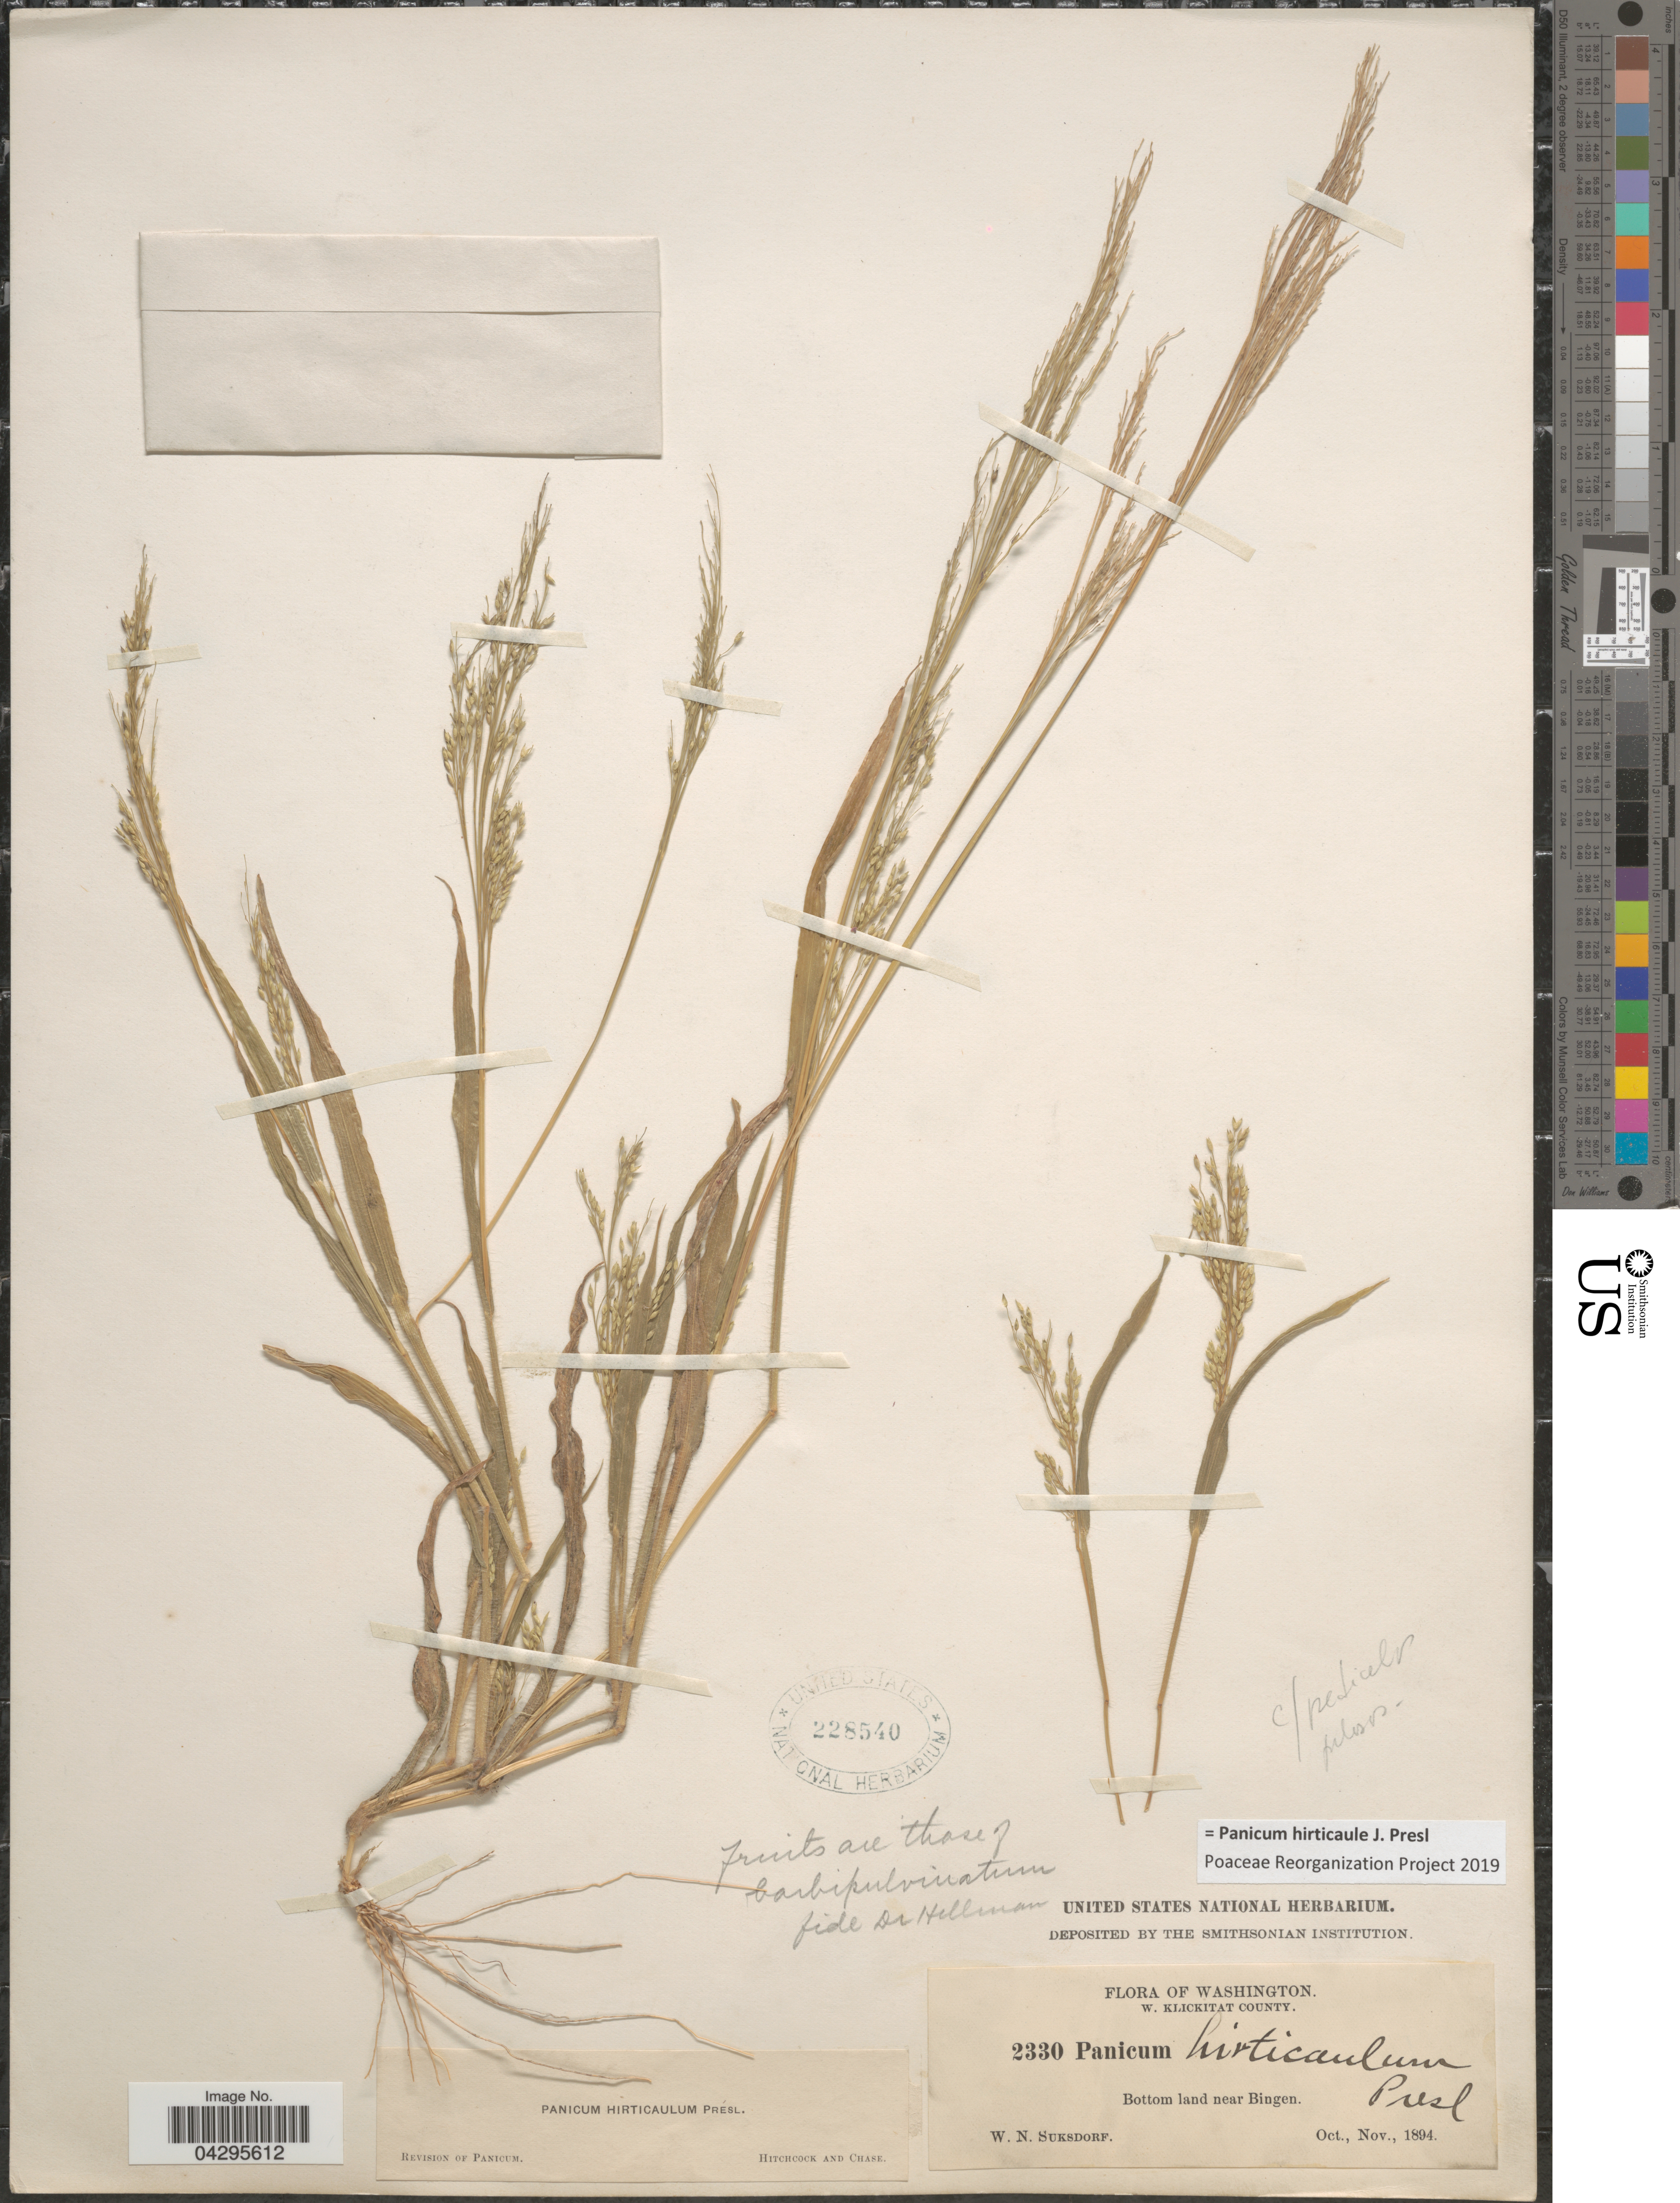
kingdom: Plantae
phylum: Tracheophyta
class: Liliopsida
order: Poales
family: Poaceae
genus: Panicum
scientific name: Panicum hirticaule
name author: J. Presl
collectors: W. N. Suksdorf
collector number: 2330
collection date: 1894-10/1894-11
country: United States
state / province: Washington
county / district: Klickitat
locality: W. Klickitat County. Bottom land near Bingen.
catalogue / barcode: US 228540